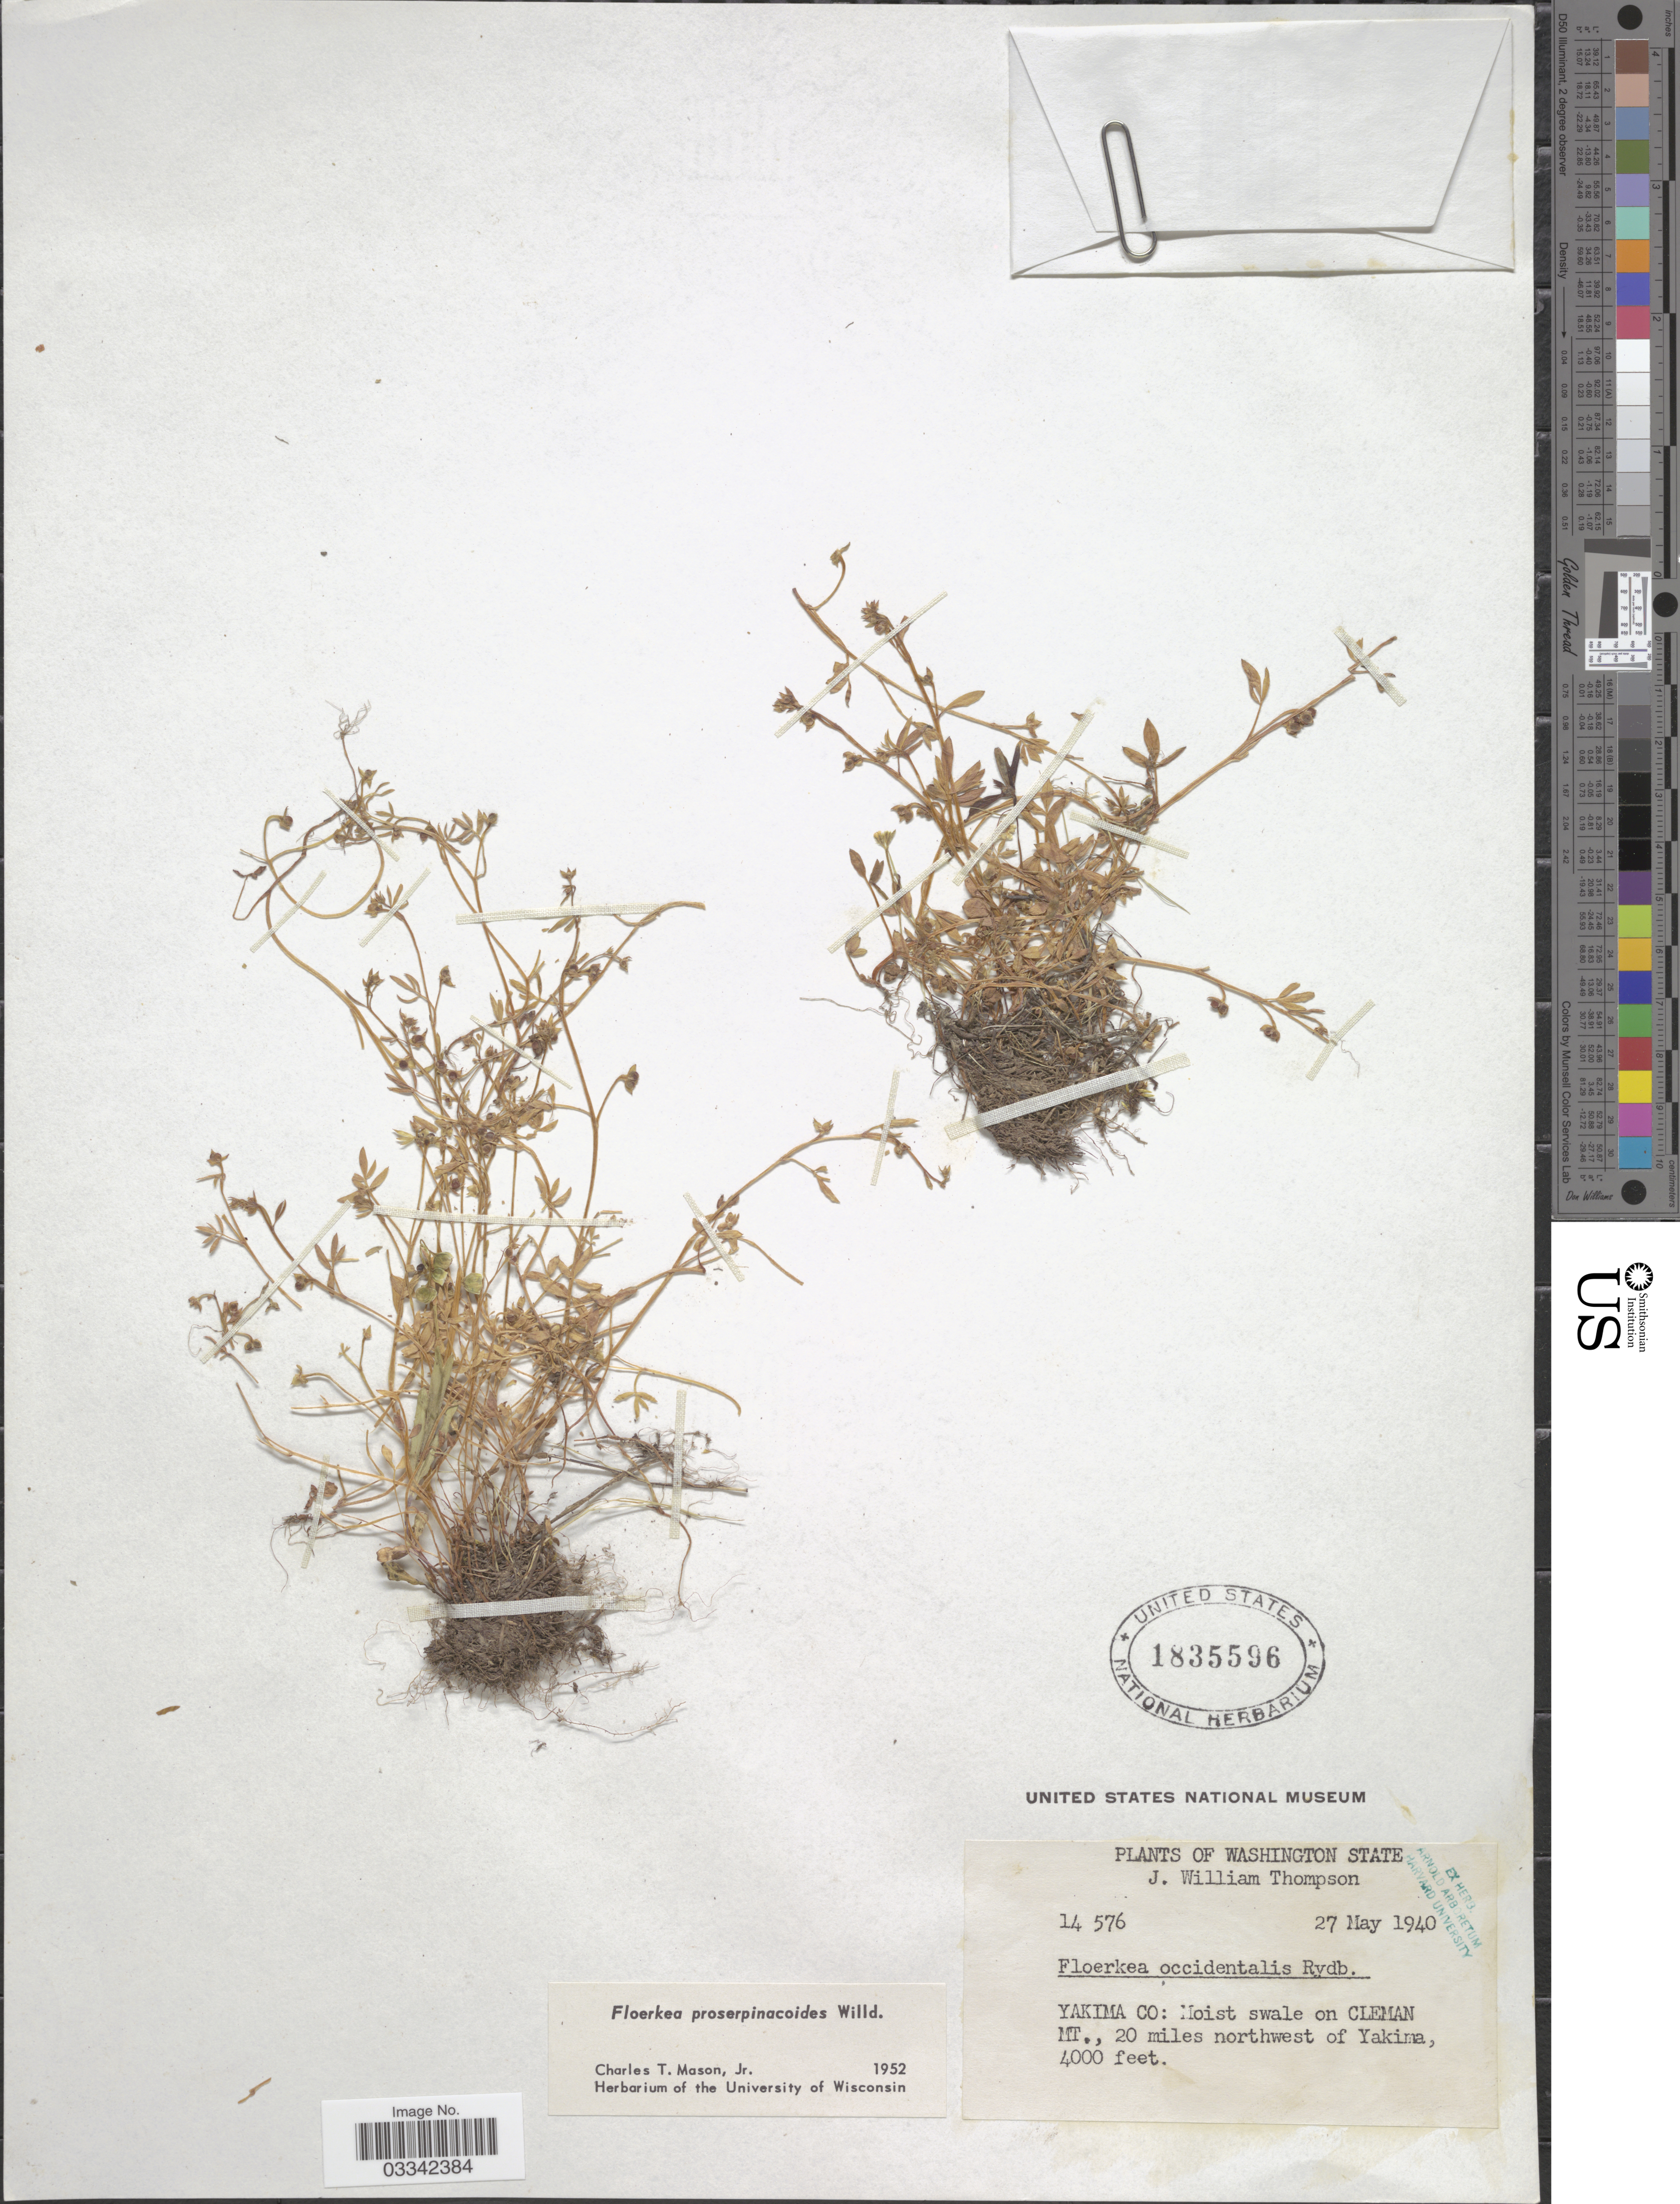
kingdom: Plantae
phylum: Tracheophyta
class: Magnoliopsida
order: Brassicales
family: Limnanthaceae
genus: Floerkea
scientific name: Floerkea proserpinacoides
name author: Willd.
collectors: J. W. Thompson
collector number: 14576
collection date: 1940-05-27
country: United States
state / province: Washington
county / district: Yakima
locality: Douglas Co: Moist swales on Cleman Mt., 20 miles northwest of Yakima.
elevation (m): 1219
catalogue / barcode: US 1835596